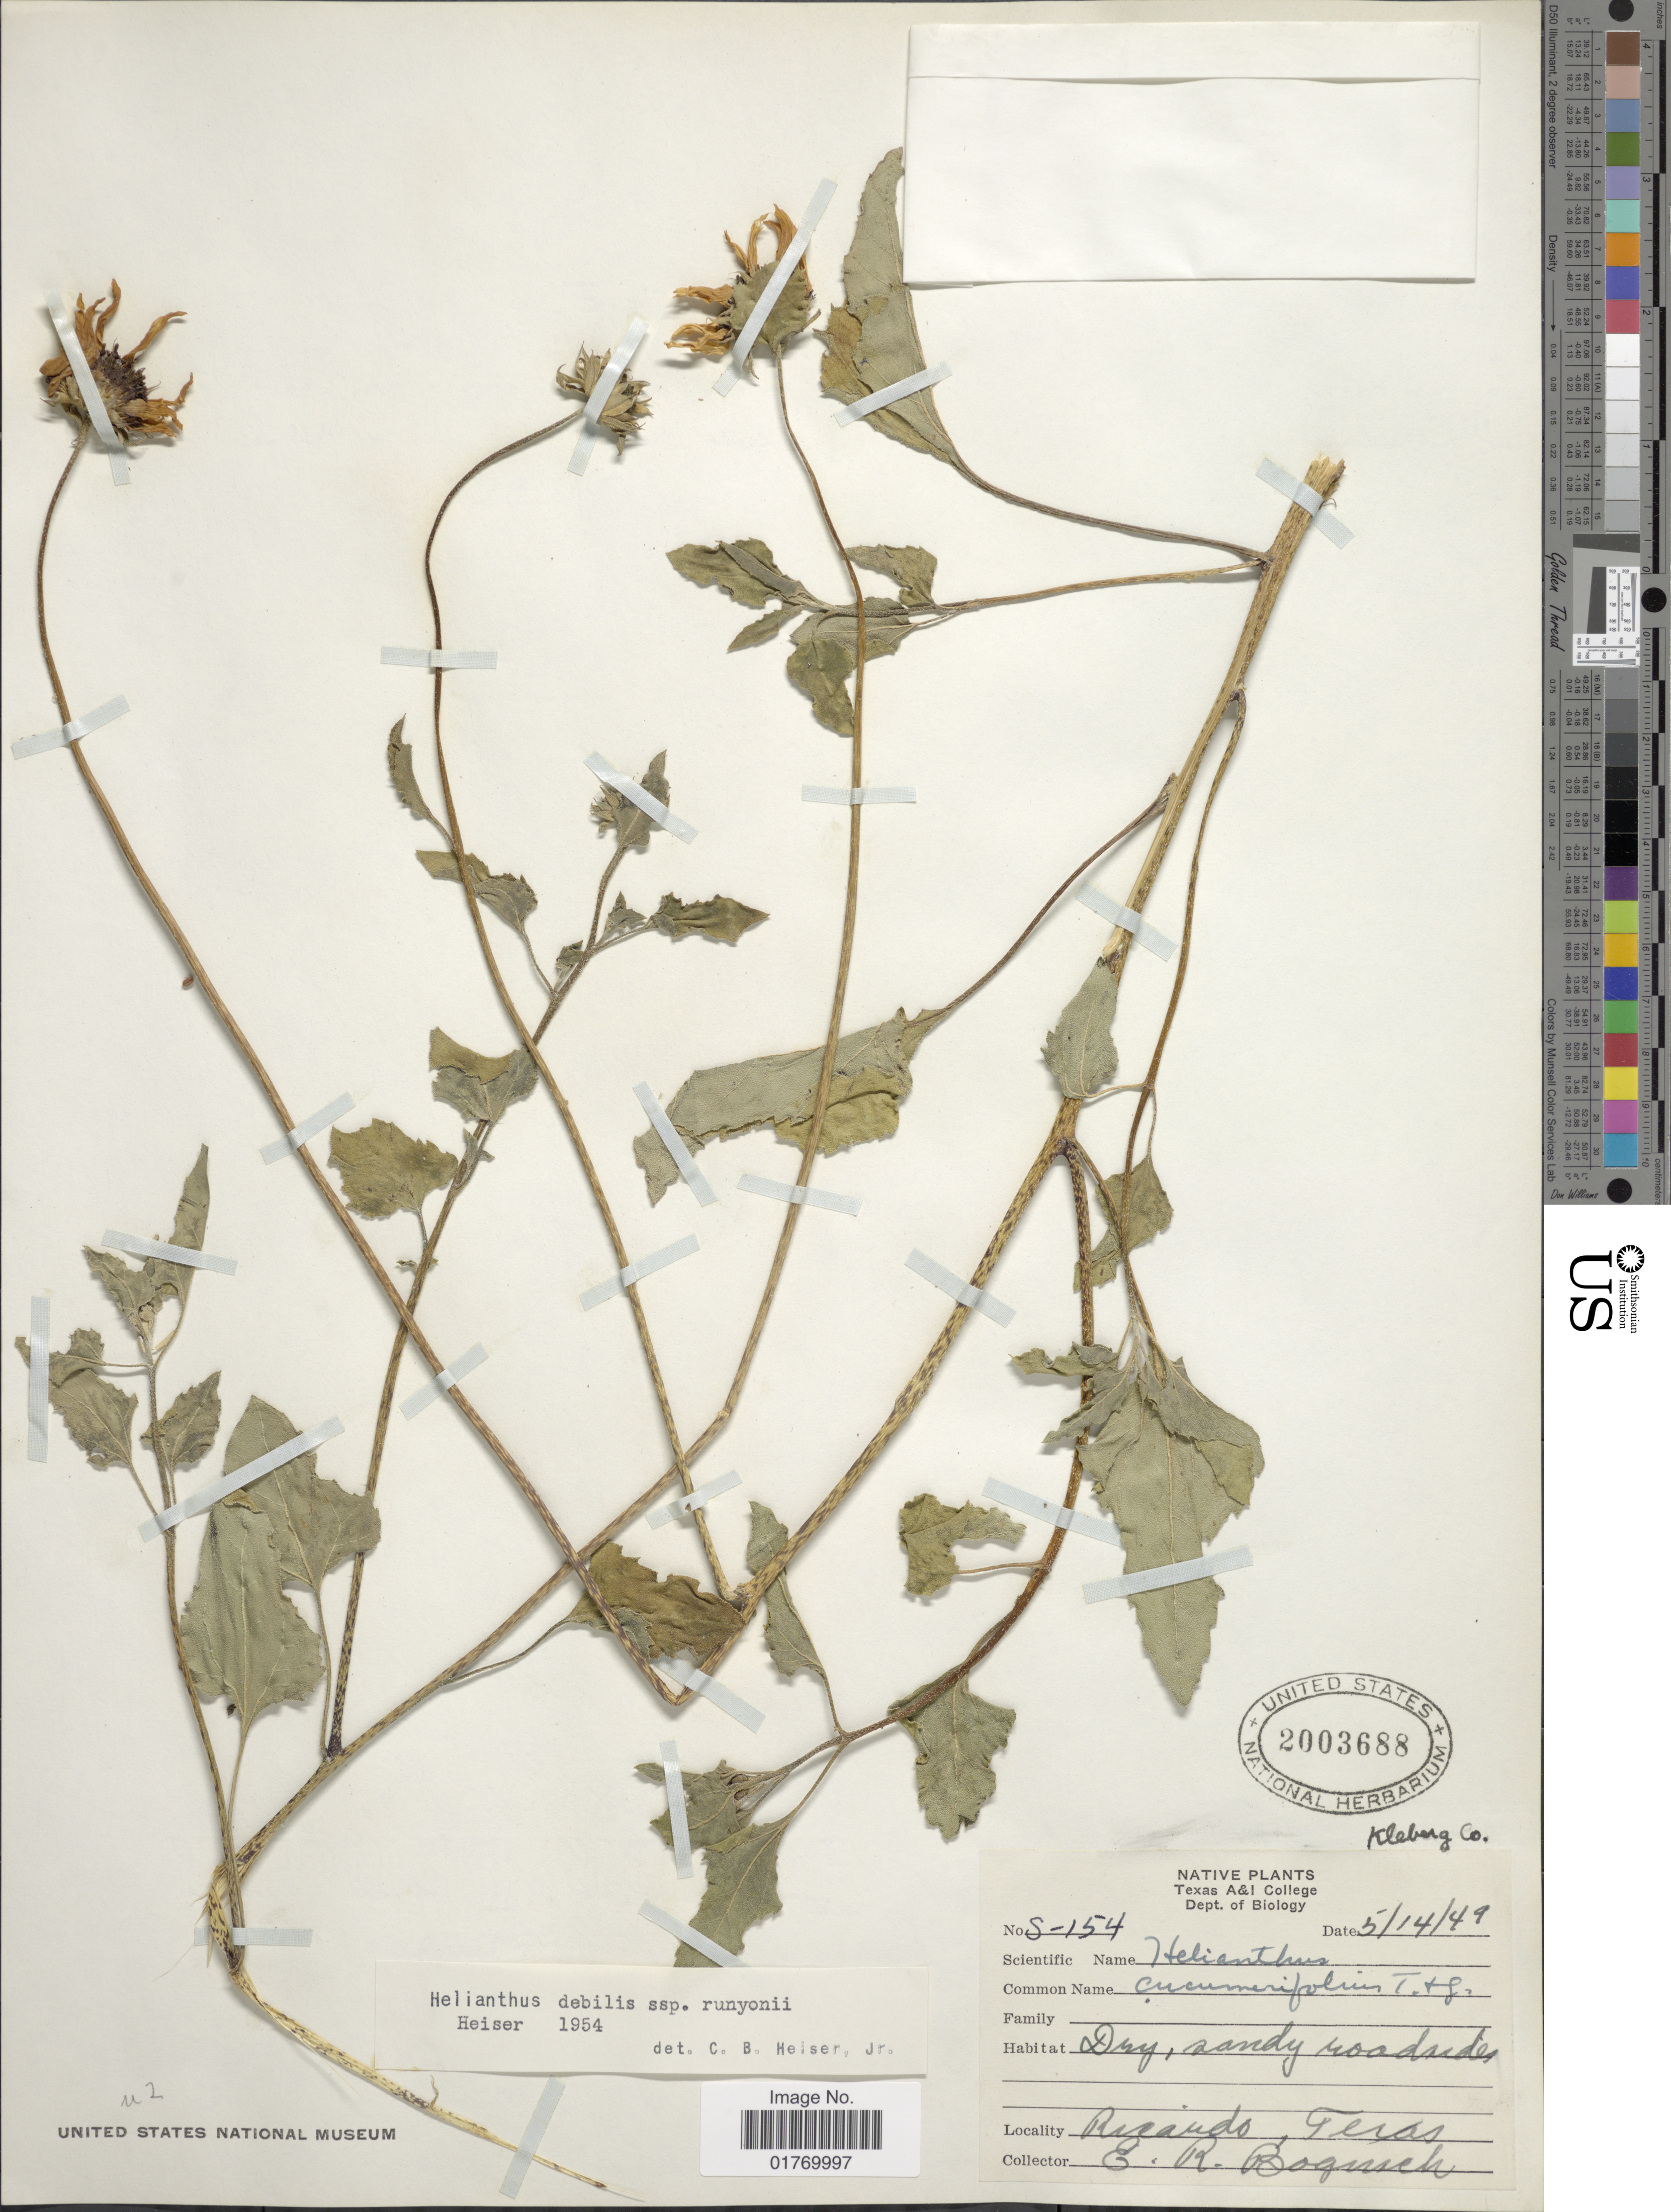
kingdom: Plantae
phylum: Tracheophyta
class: Magnoliopsida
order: Asterales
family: Asteraceae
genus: Helianthus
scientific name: Helianthus debilis subsp. runyoni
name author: Heiser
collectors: E. Boquisch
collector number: S-154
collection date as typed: Transcribed d/m/y: 14/5/49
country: United States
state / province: Texas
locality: Ricardo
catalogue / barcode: US 2003688